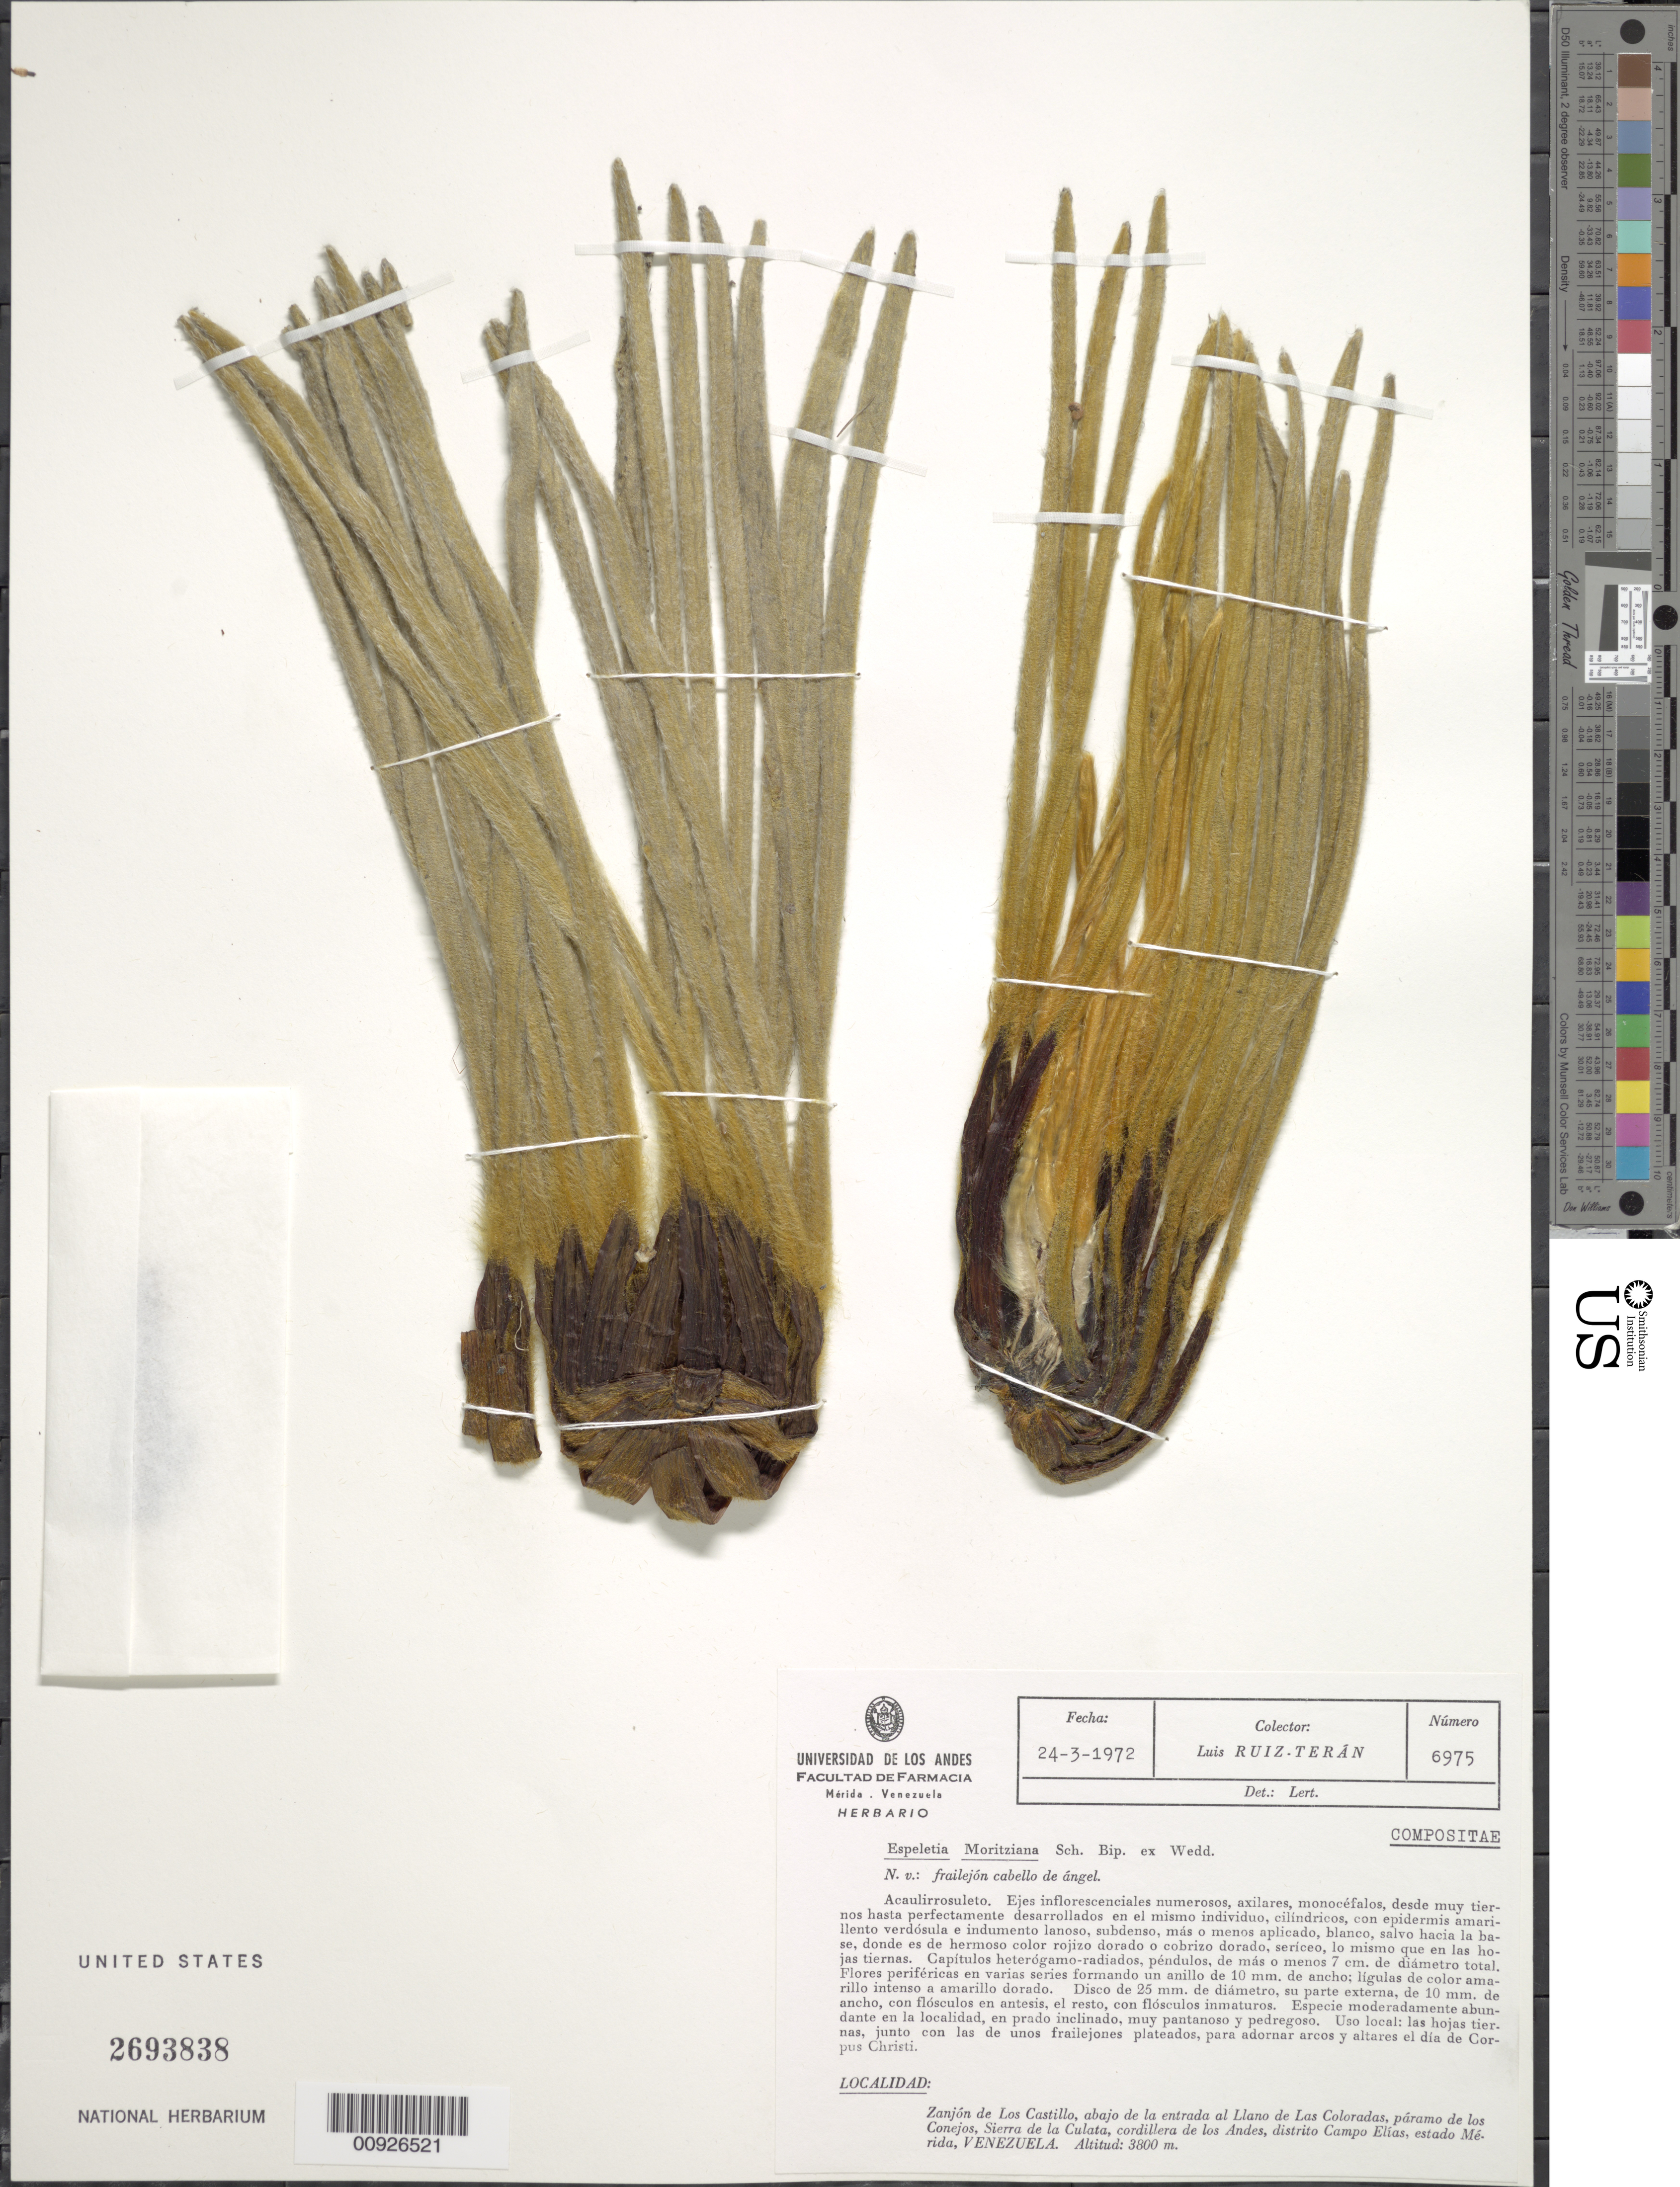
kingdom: Plantae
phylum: Tracheophyta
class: Magnoliopsida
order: Asterales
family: Asteraceae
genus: Coespeletia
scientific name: Coespeletia moritziana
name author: (Sch. Bip. ex Wedd.) Cuatrec.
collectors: L. E. Ruíz-Terán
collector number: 6975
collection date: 1972-03-24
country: Venezuela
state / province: Mérida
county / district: Campo Elías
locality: P. de los Conejos. Zanjón de Los Castillos, debajo de la entrada al Llano de Las Coloradas.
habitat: Especie moderadamente abundante en la localidad, en prado inclinado, muy pantanoso y pedregoso.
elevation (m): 3800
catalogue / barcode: US 2693838